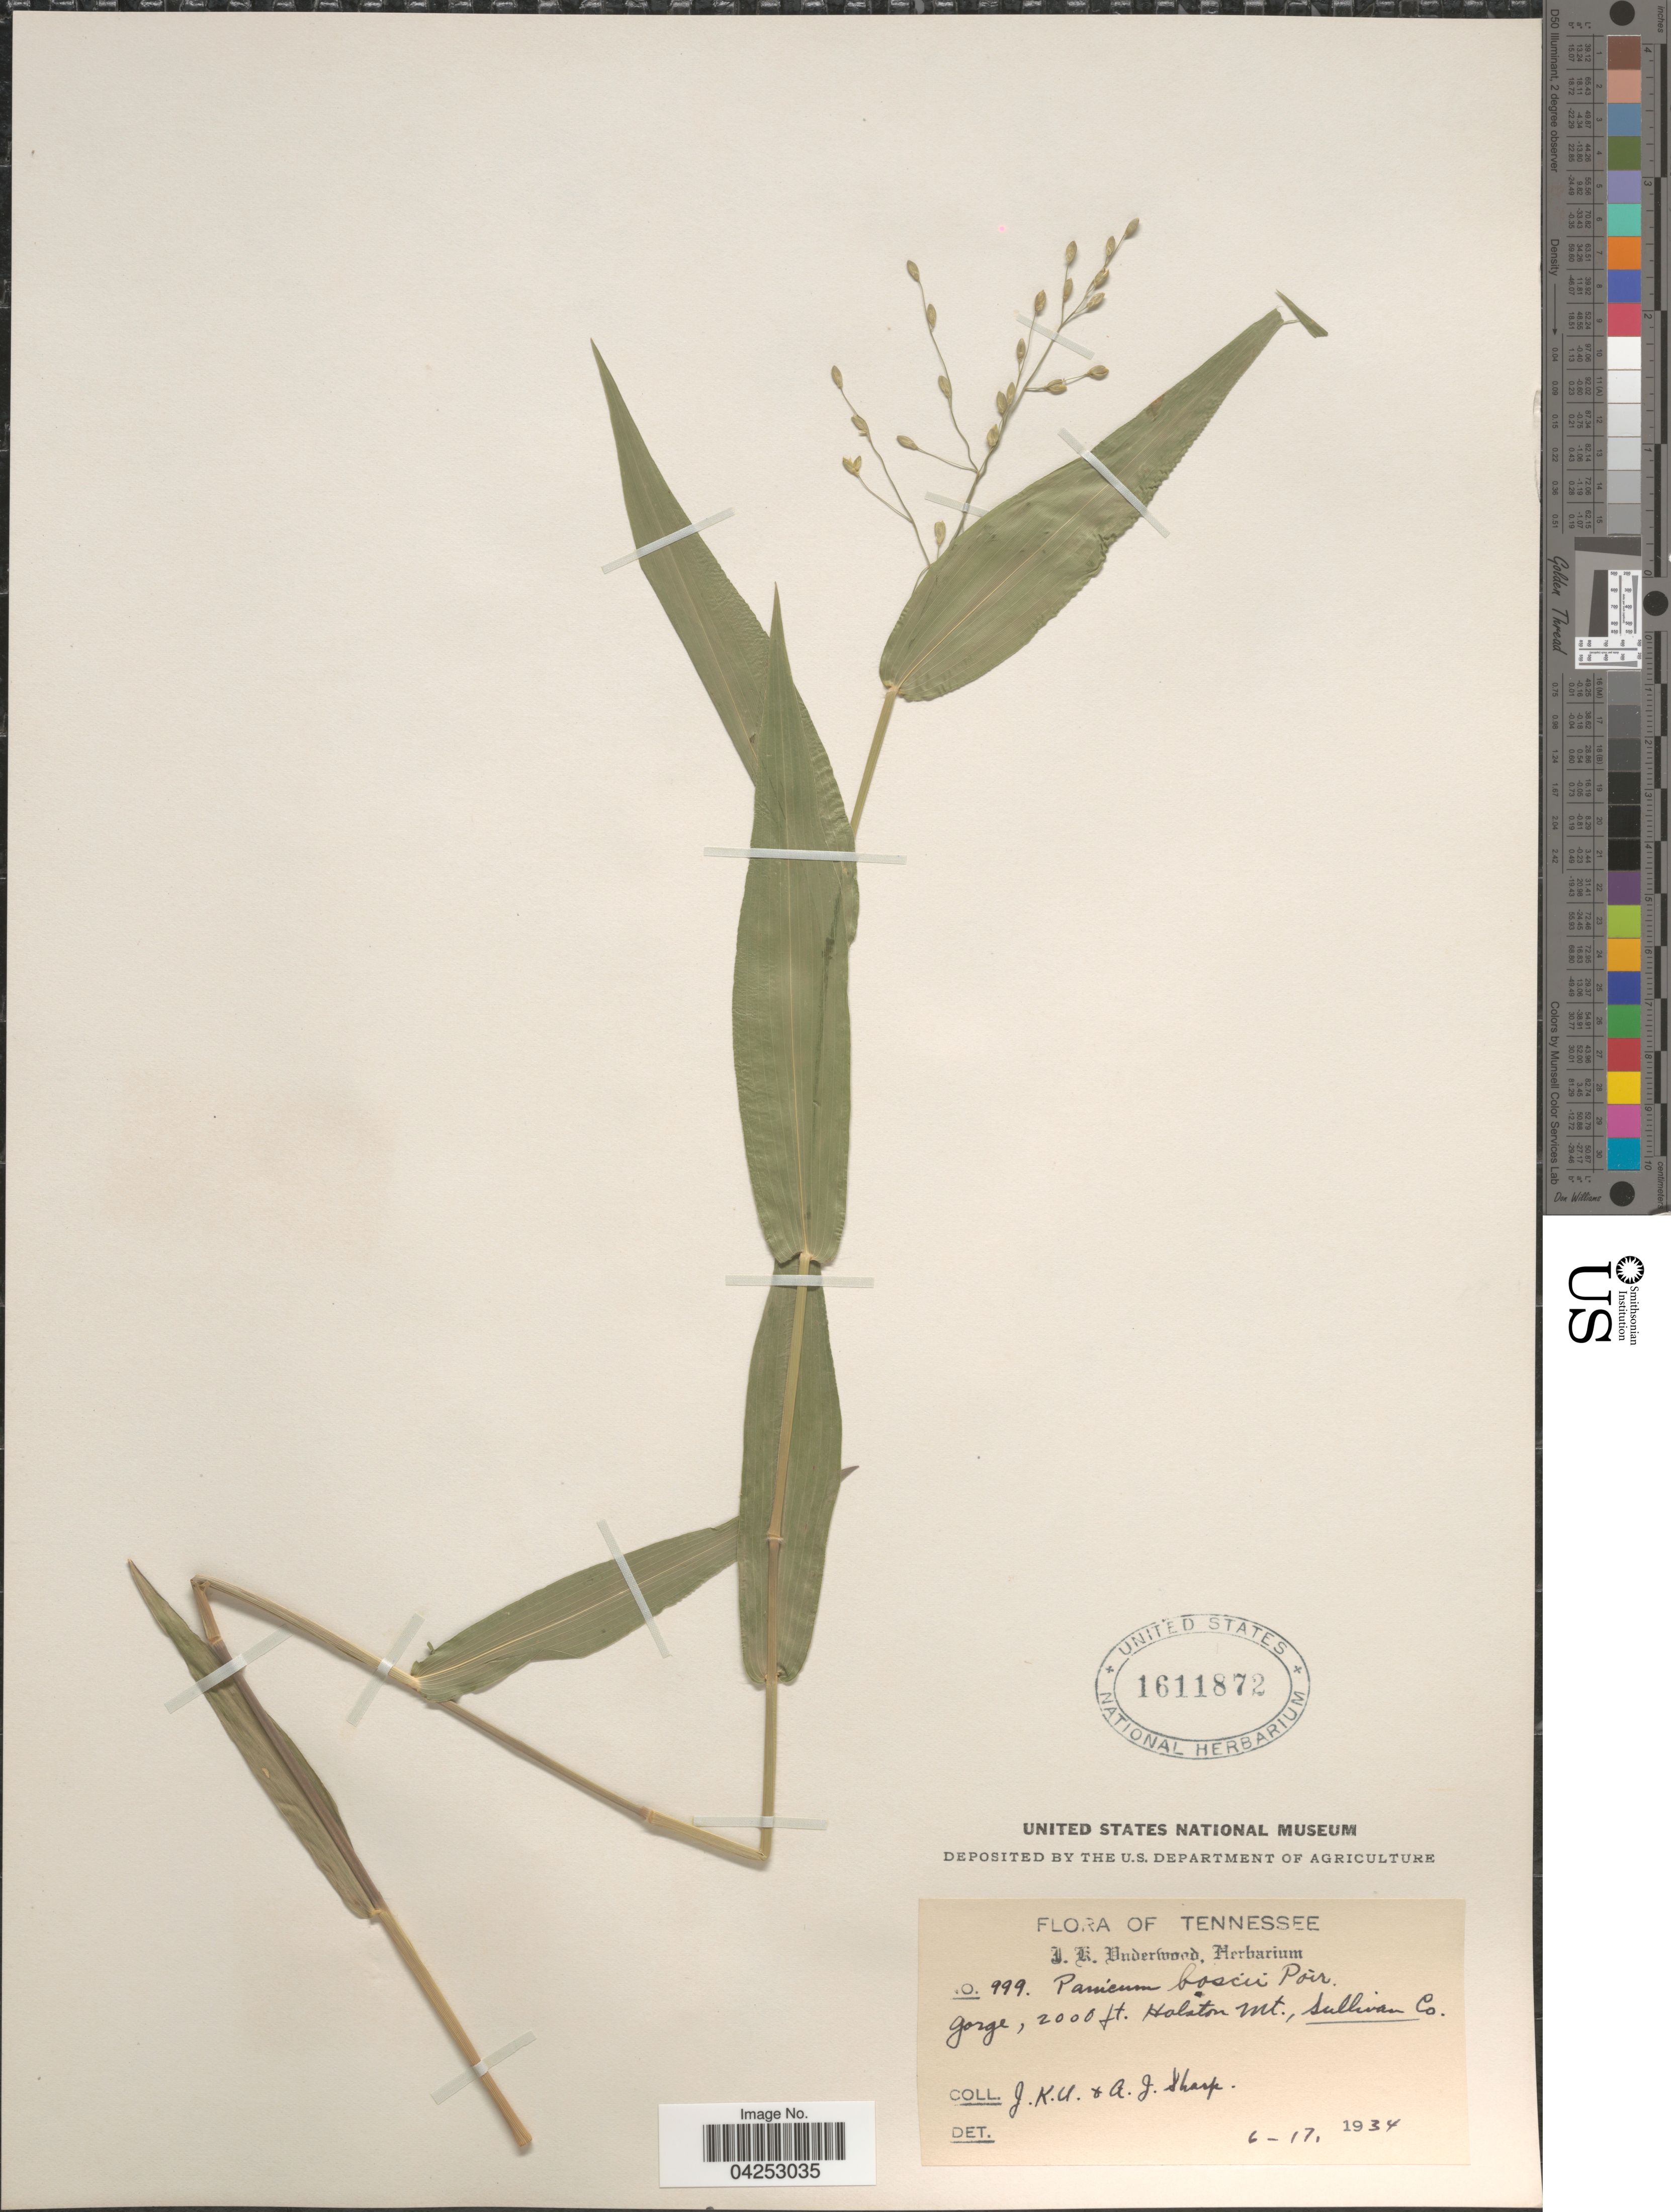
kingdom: Plantae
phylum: Tracheophyta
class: Liliopsida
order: Poales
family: Poaceae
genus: Dichanthelium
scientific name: Dichanthelium boscii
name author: (Poir.) Gould & C.A. Clark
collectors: J. K. Underwood & A. J. Sharp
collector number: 999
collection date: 1934-06-17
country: United States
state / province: Tennessee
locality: Gorge, Holston Mt., Sullivan Co.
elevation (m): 610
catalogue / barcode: US 1611872